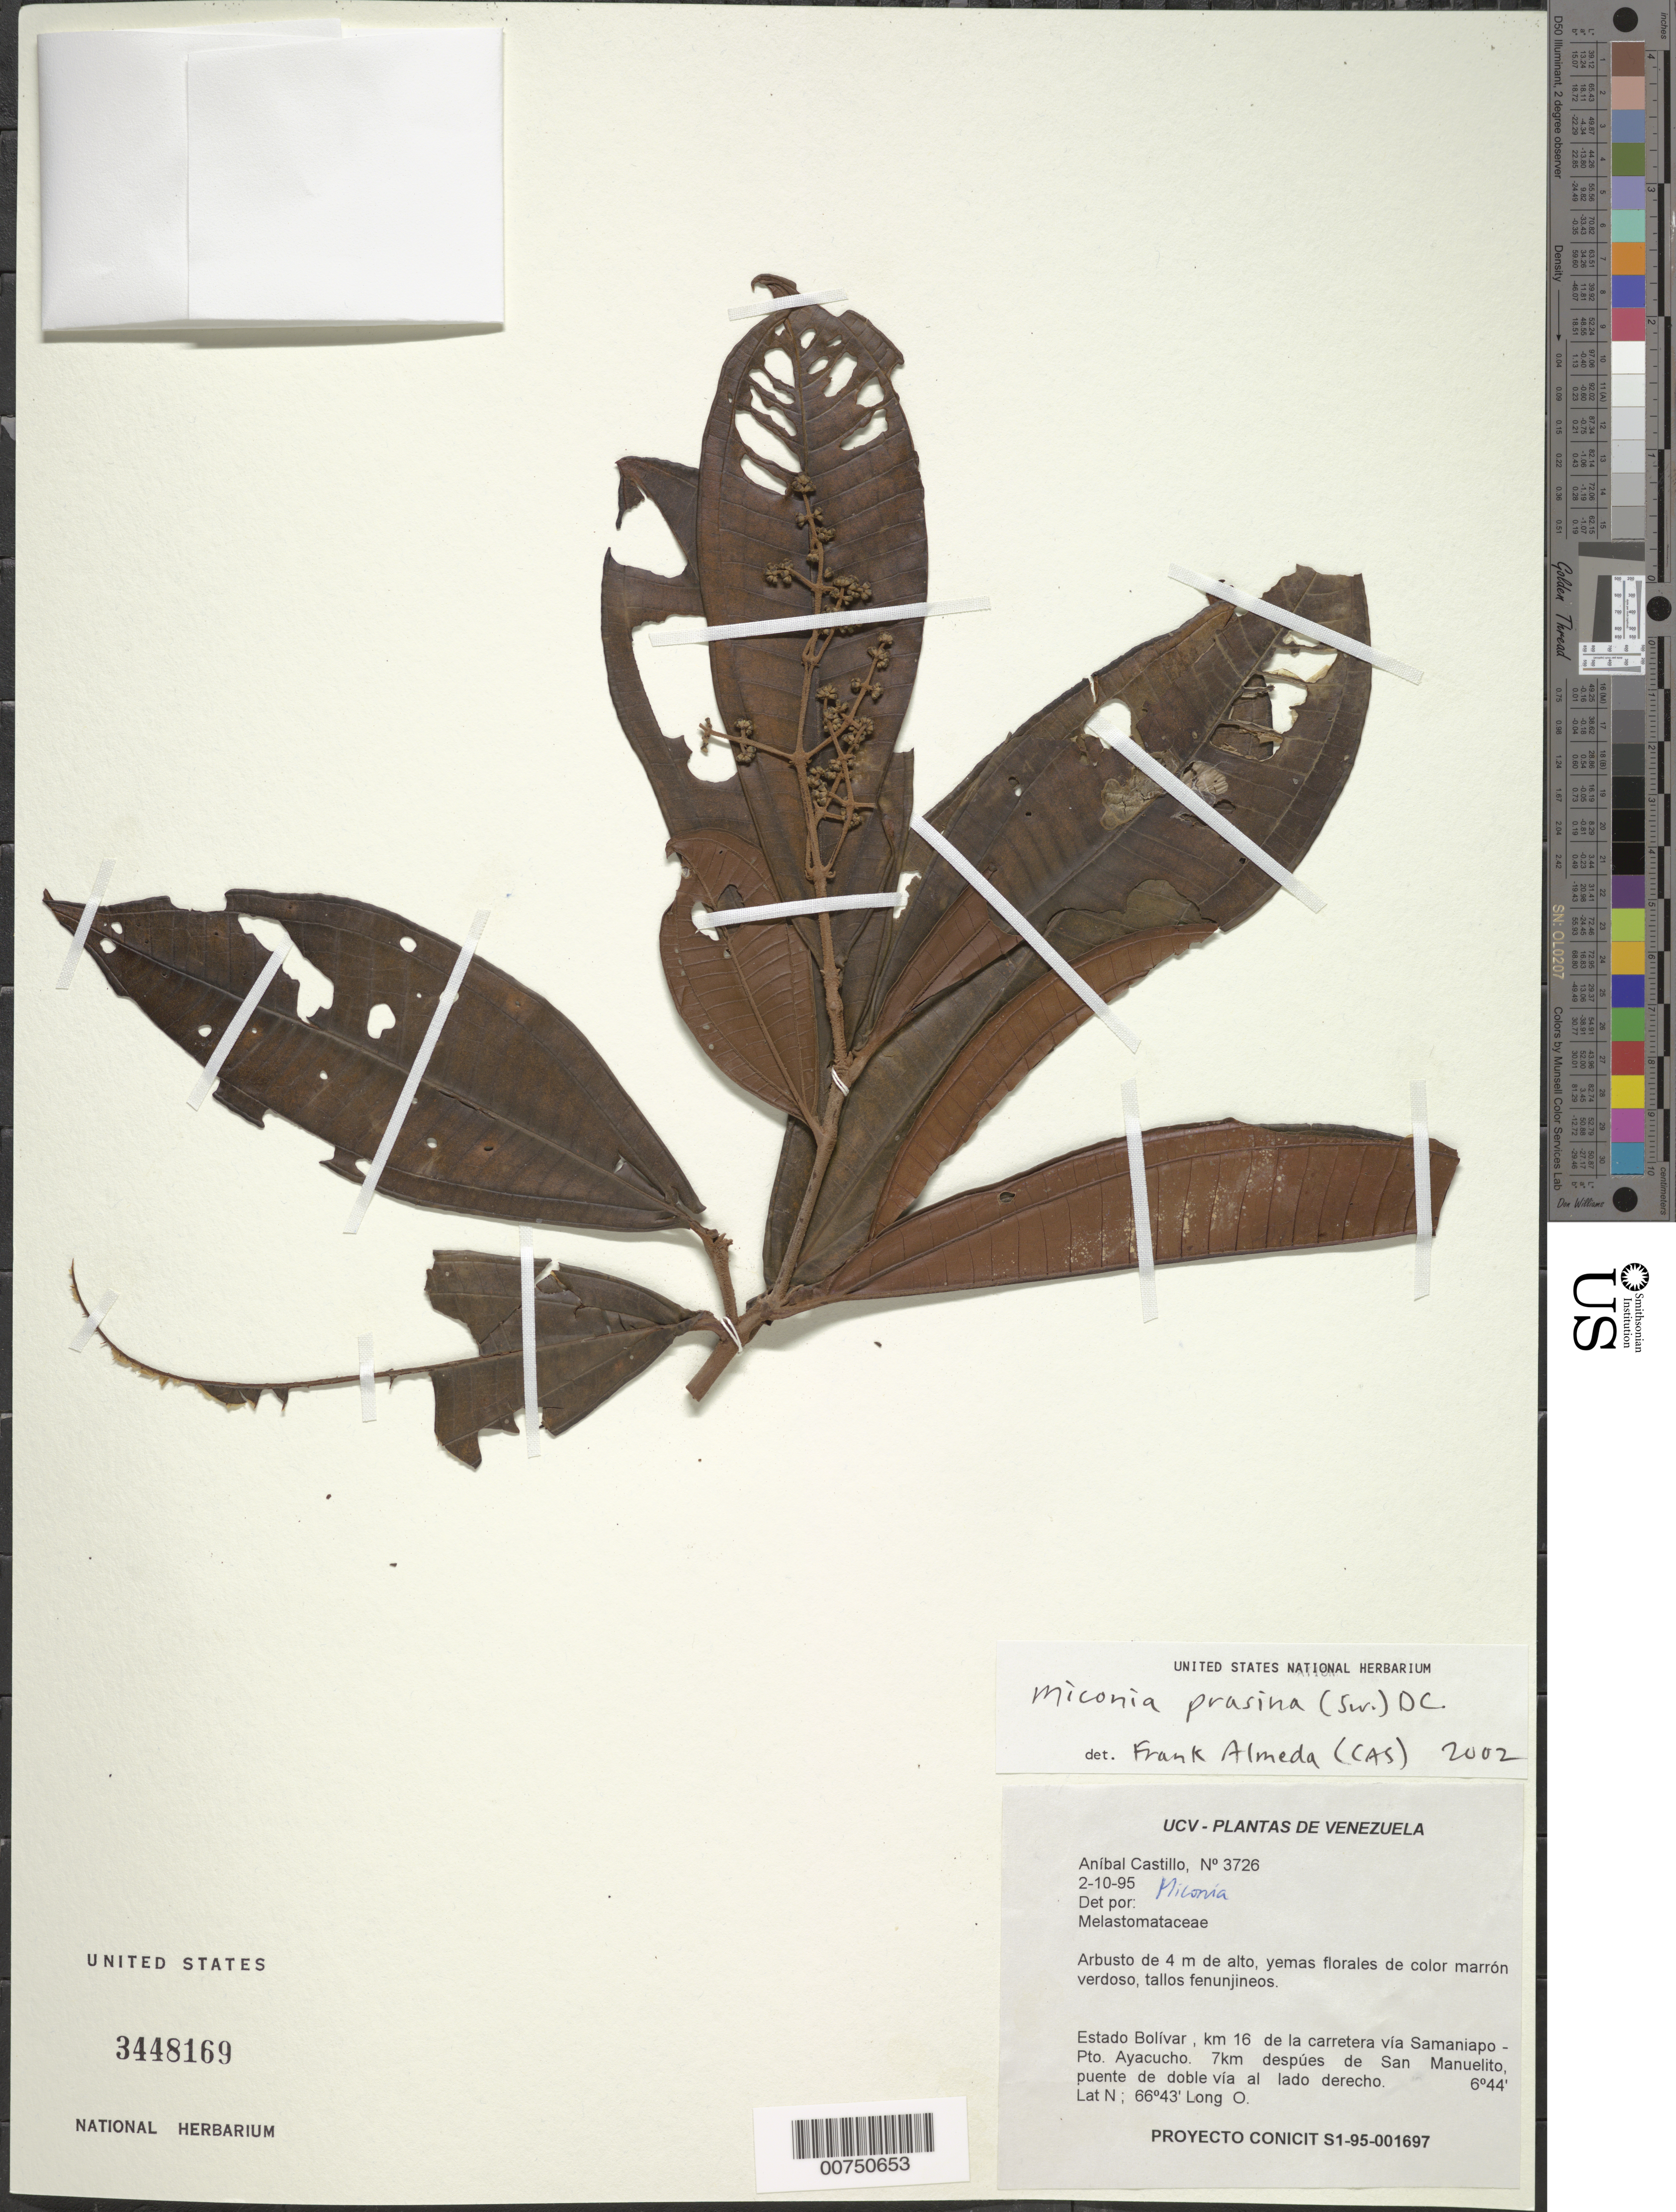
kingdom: Plantae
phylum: Tracheophyta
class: Magnoliopsida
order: Myrtales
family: Melastomataceae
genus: Miconia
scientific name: Miconia prasina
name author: (Sw.) DC.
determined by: Almeda, F.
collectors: A. Castillo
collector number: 3726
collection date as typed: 2-Oct-95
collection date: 1995-10-02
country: Venezuela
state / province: Bolívar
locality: Samaniapo- Puerto Ayacucho, km 16; 7 km despues de San Manuelito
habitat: Puente de doble via al lado derecho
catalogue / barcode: US 3448169